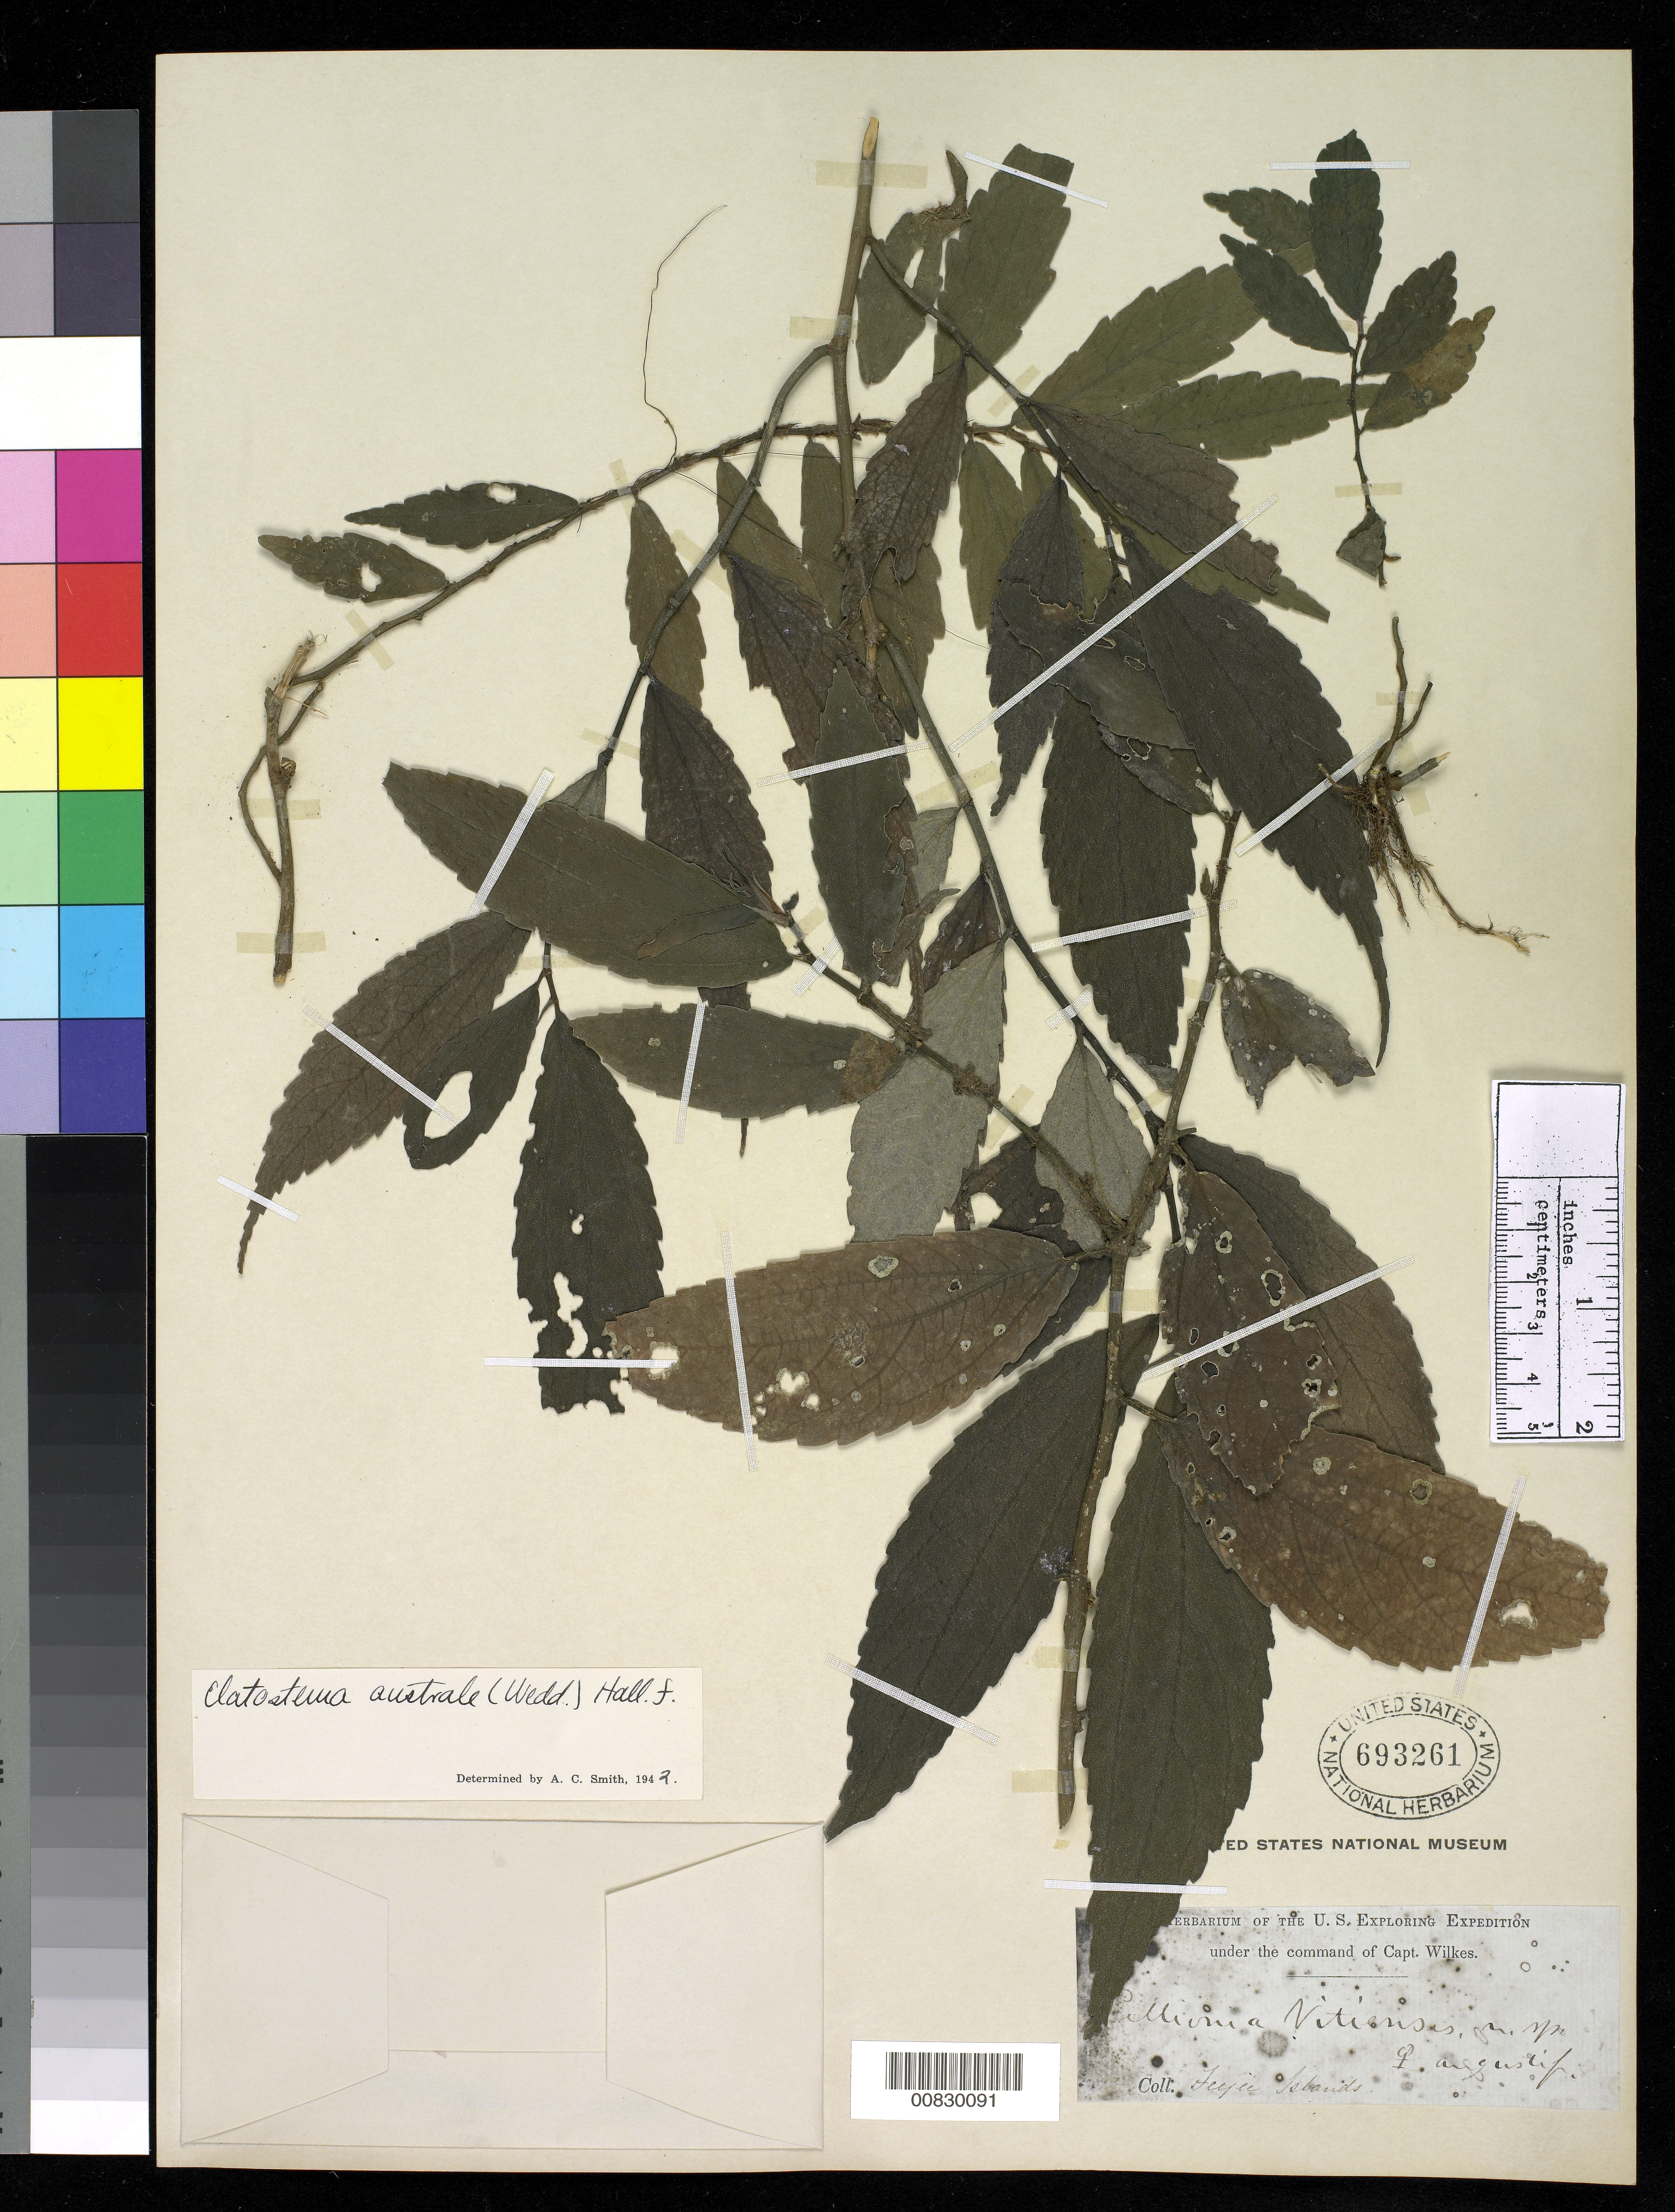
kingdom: Plantae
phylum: Tracheophyta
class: Magnoliopsida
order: Rosales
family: Urticaceae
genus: Elatostema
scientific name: Elatostema australe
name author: Hallier f.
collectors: Wilkes Explor. Exped.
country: Fiji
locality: Feejee Islands.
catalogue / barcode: US 693261